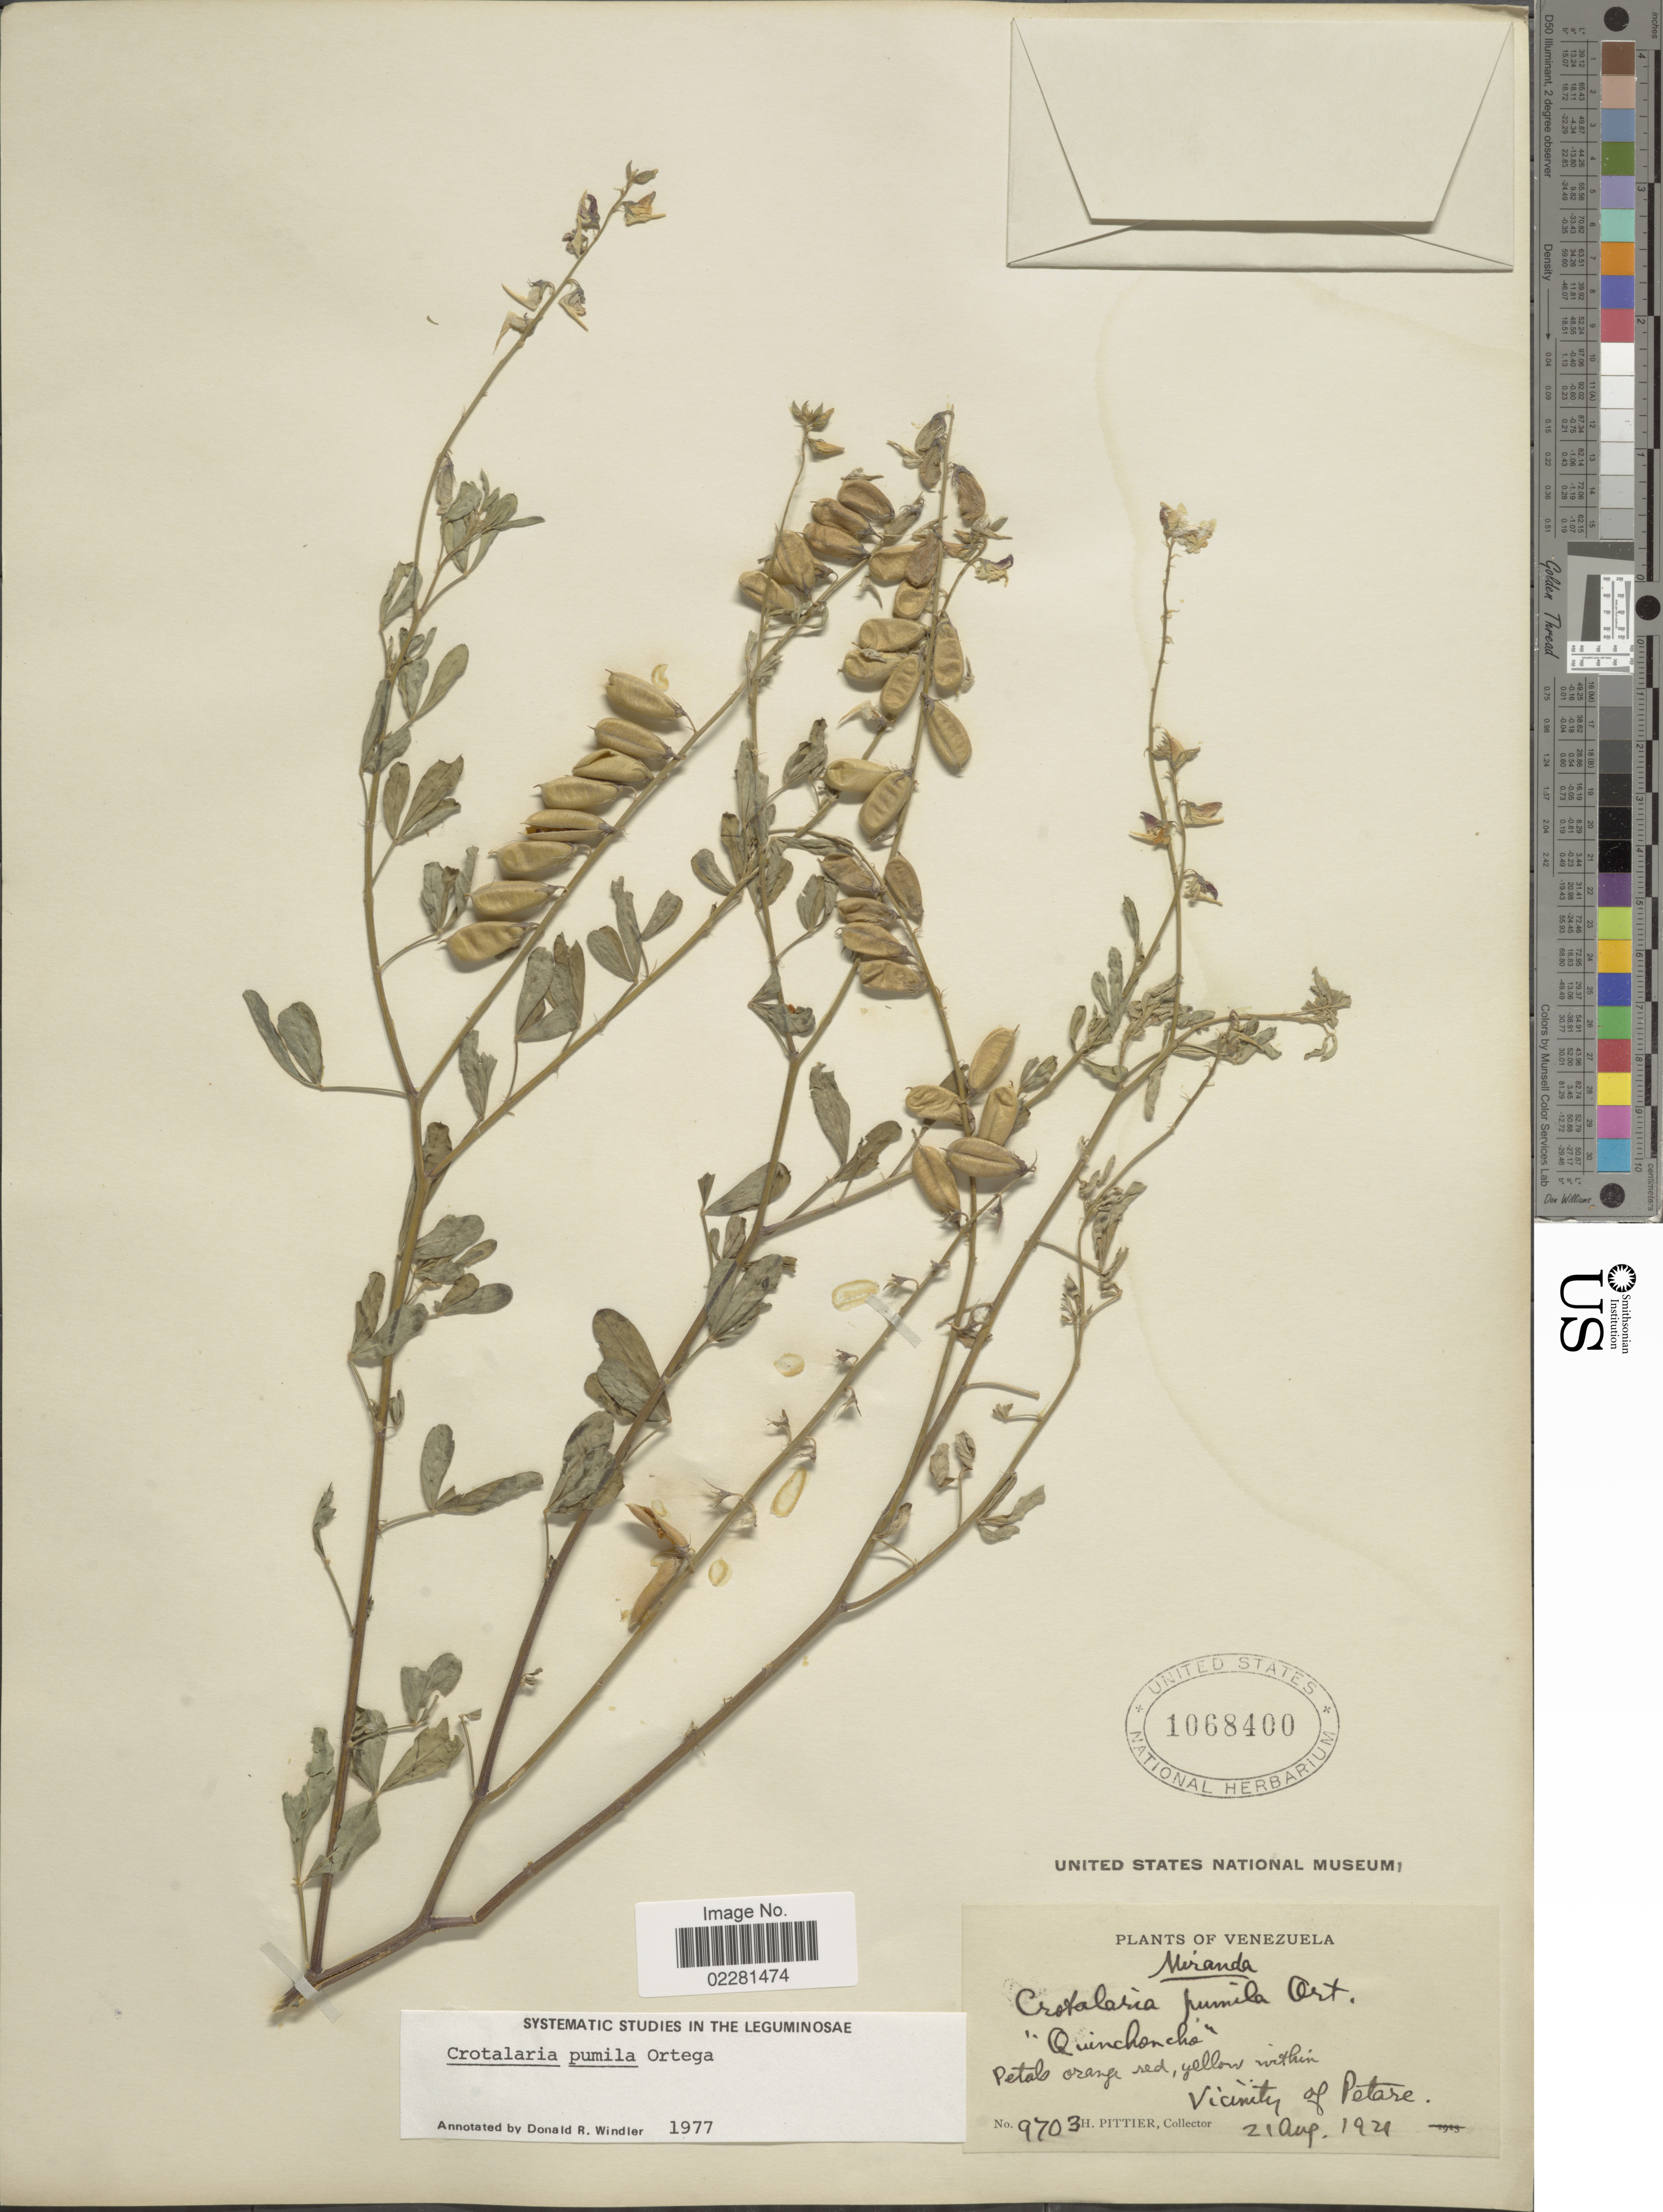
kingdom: Plantae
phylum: Tracheophyta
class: Magnoliopsida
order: Fabales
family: Fabaceae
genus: Crotalaria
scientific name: Crotalaria pumila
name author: Ortega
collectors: H. F. Pittier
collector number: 9703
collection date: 1921-08-21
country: Venezuela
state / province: Miranda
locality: Vicinity of Petare.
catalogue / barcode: US 1068400